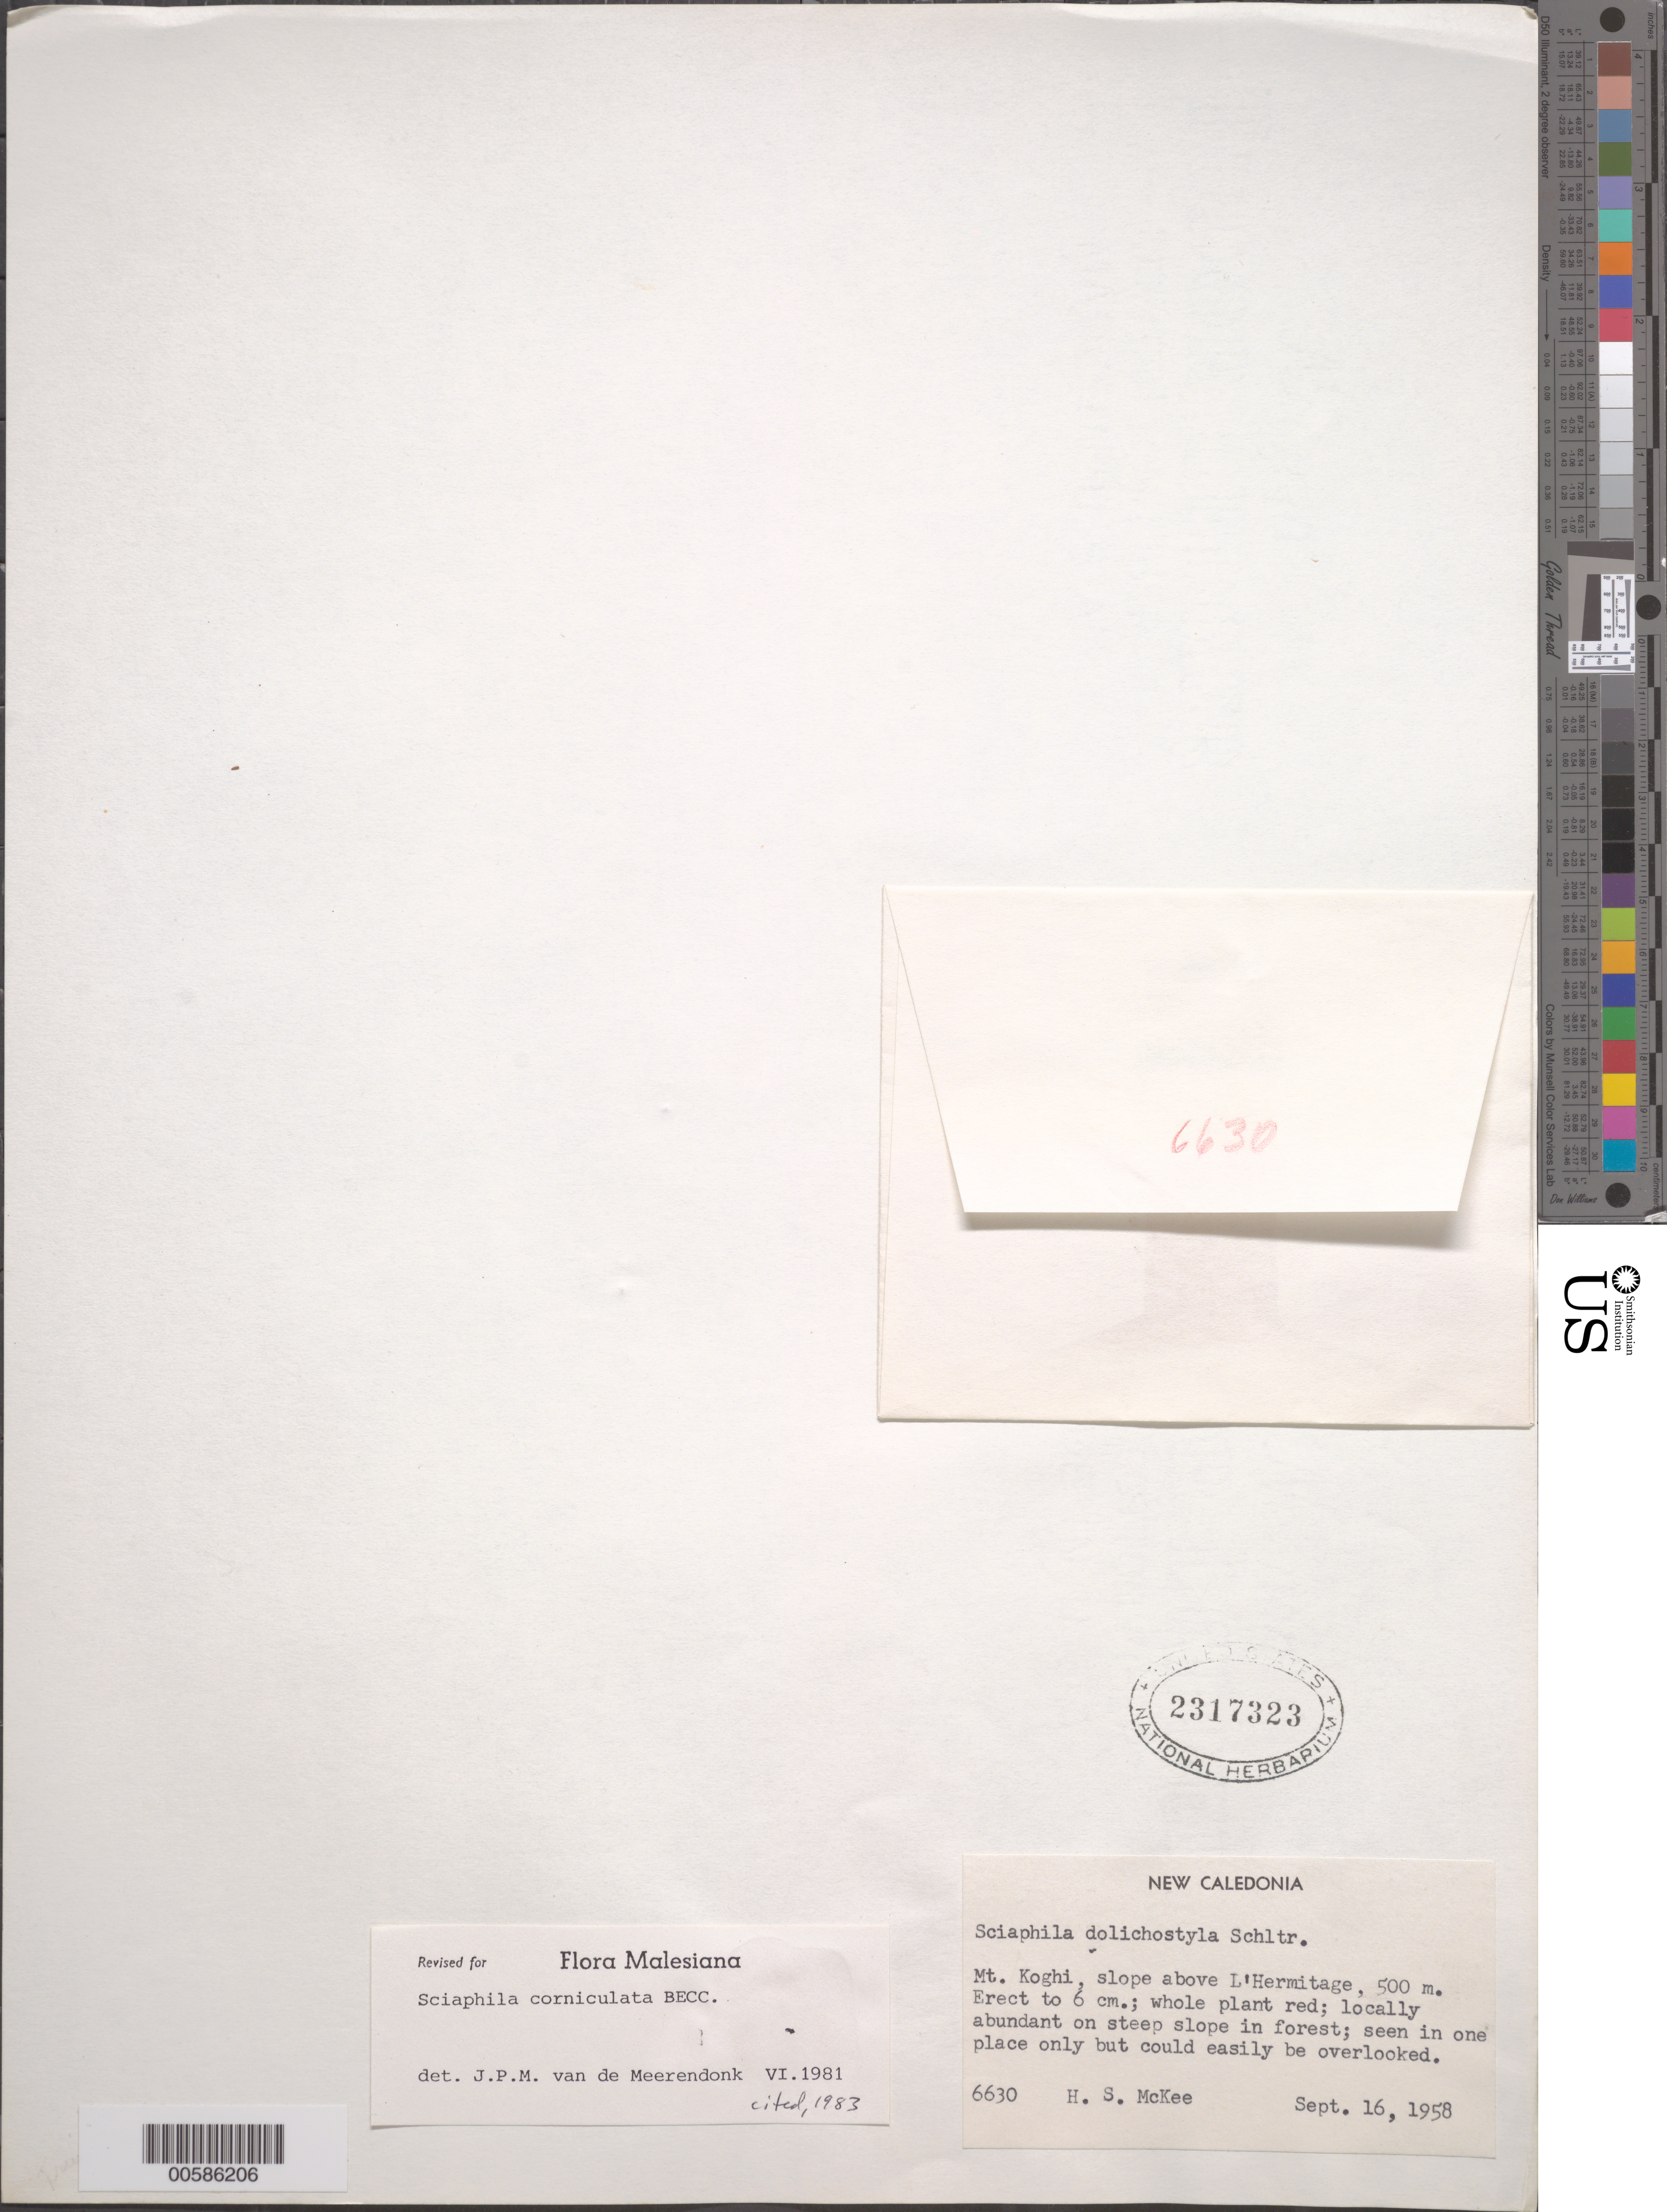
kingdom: Plantae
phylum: Tracheophyta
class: Liliopsida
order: Pandanales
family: Triuridaceae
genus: Sciaphila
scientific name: Sciaphila corniculata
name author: Becc.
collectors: H. S. MacKee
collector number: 6630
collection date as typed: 16 Sep 1958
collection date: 1958-09-16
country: Fiji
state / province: Central Division / Western Division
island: Viti Levu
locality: Viti levu, queen's road, between wainamora and wainadoi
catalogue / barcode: US 2317323